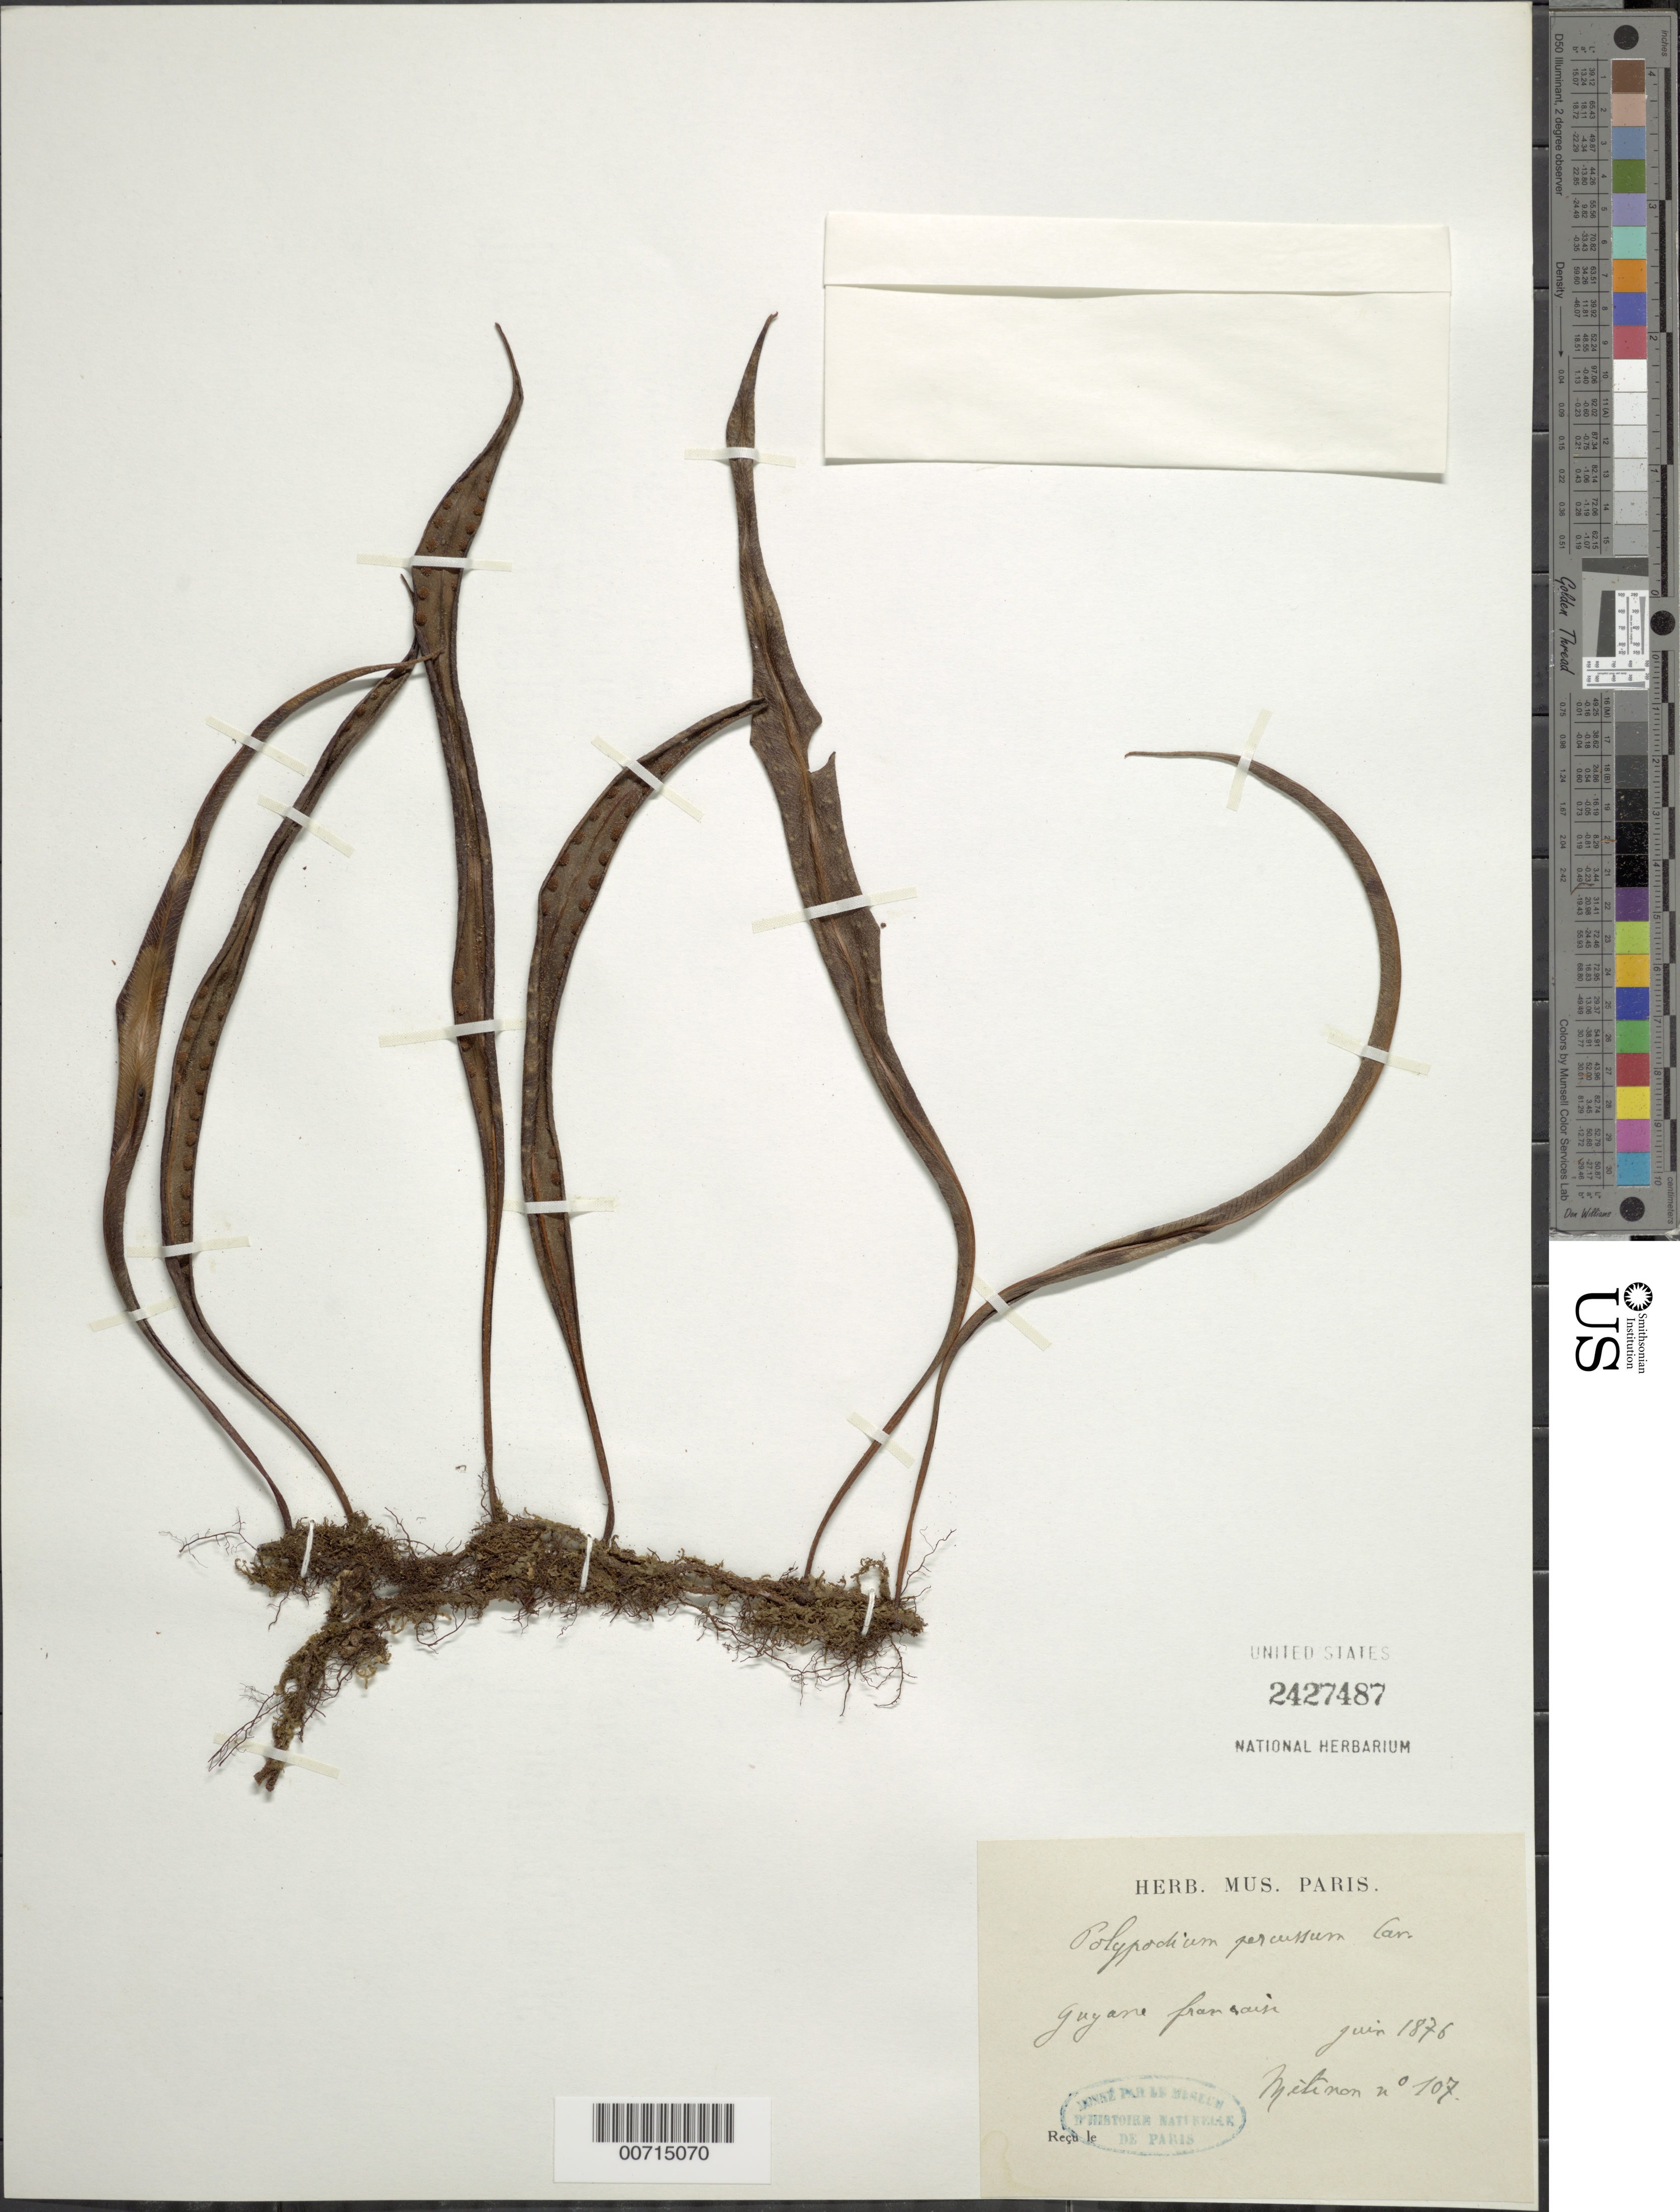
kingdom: Plantae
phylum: Tracheophyta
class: Polypodiopsida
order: Polypodiales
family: Polypodiaceae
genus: Microgramma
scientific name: Microgramma percussa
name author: (Cav.) de la Sota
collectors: E. Mélinon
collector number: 107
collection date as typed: June 1876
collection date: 1876-06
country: French Guiana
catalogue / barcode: US 2427487